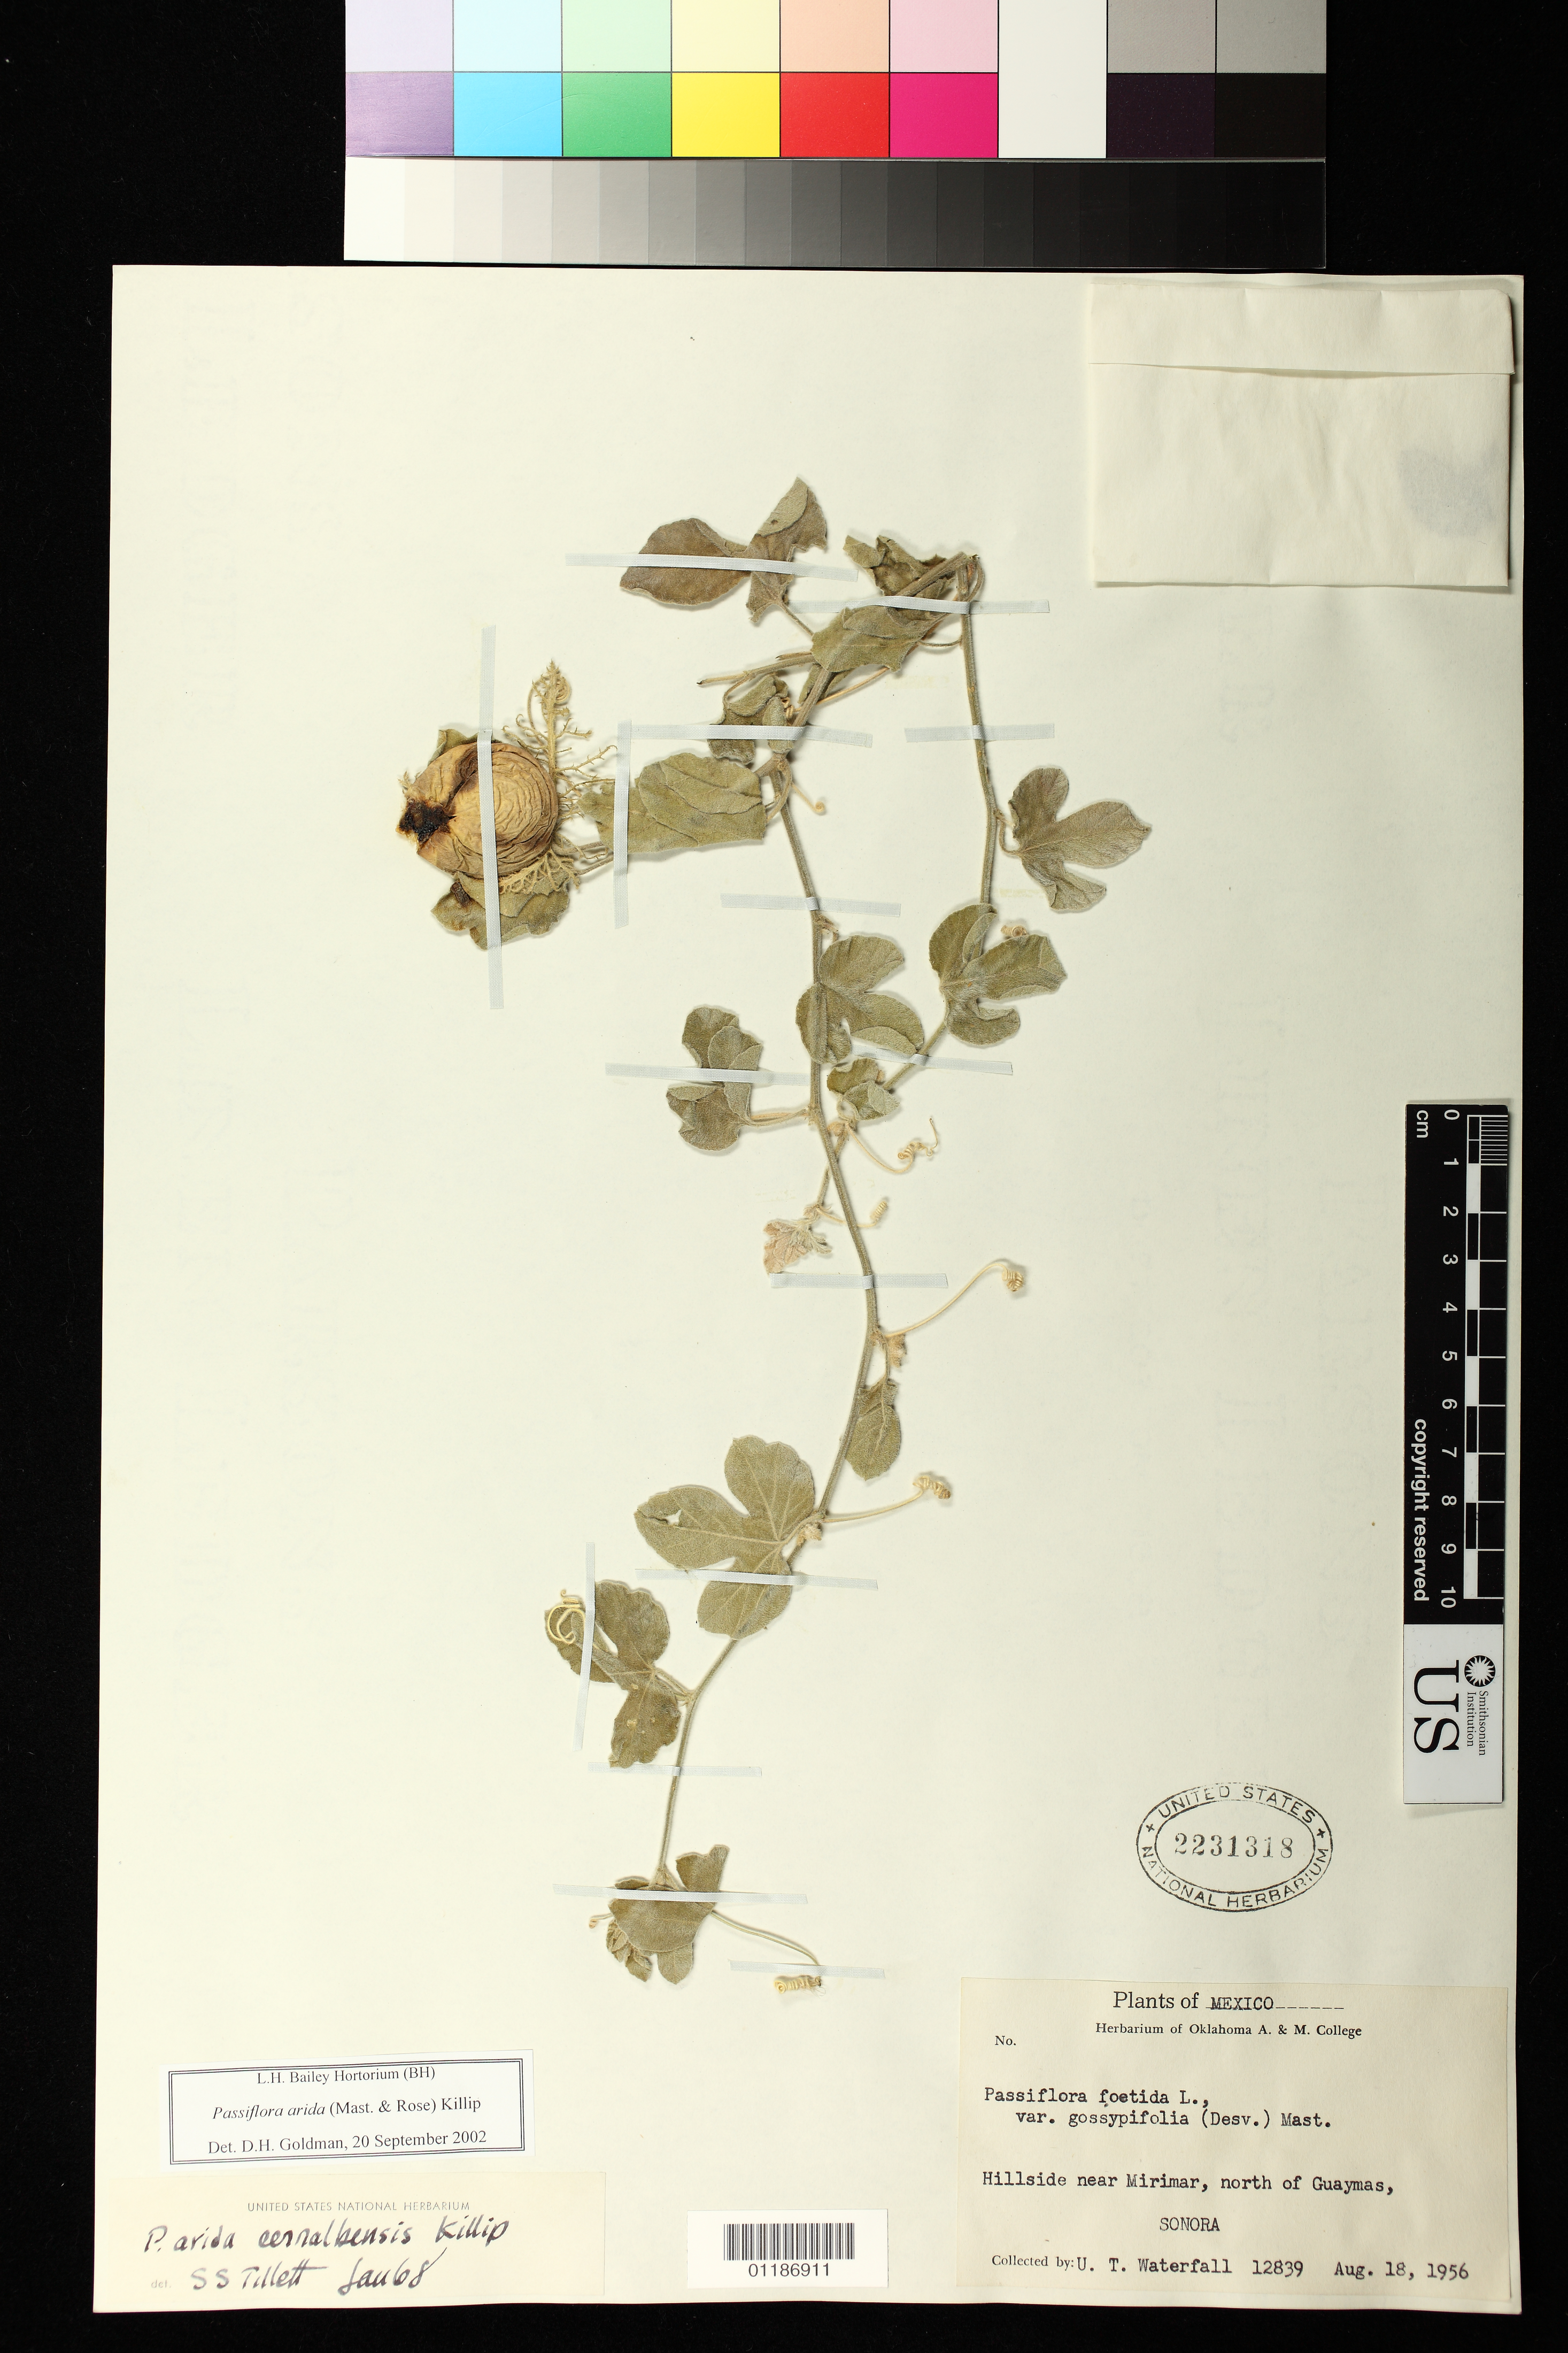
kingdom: Plantae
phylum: Tracheophyta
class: Magnoliopsida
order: Malpighiales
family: Passifloraceae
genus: Passiflora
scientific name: Passiflora pentaschista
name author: (Killip) Svoboda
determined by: Svoboda, Harlan T., (NA), US Department of Agriculture (UNITED STATES)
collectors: U. T. Waterfall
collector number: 12839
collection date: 1956-08-18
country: Mexico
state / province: Sonora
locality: Hillside near Mirimar [Miramar], N of Guaymas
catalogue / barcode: US 2231318